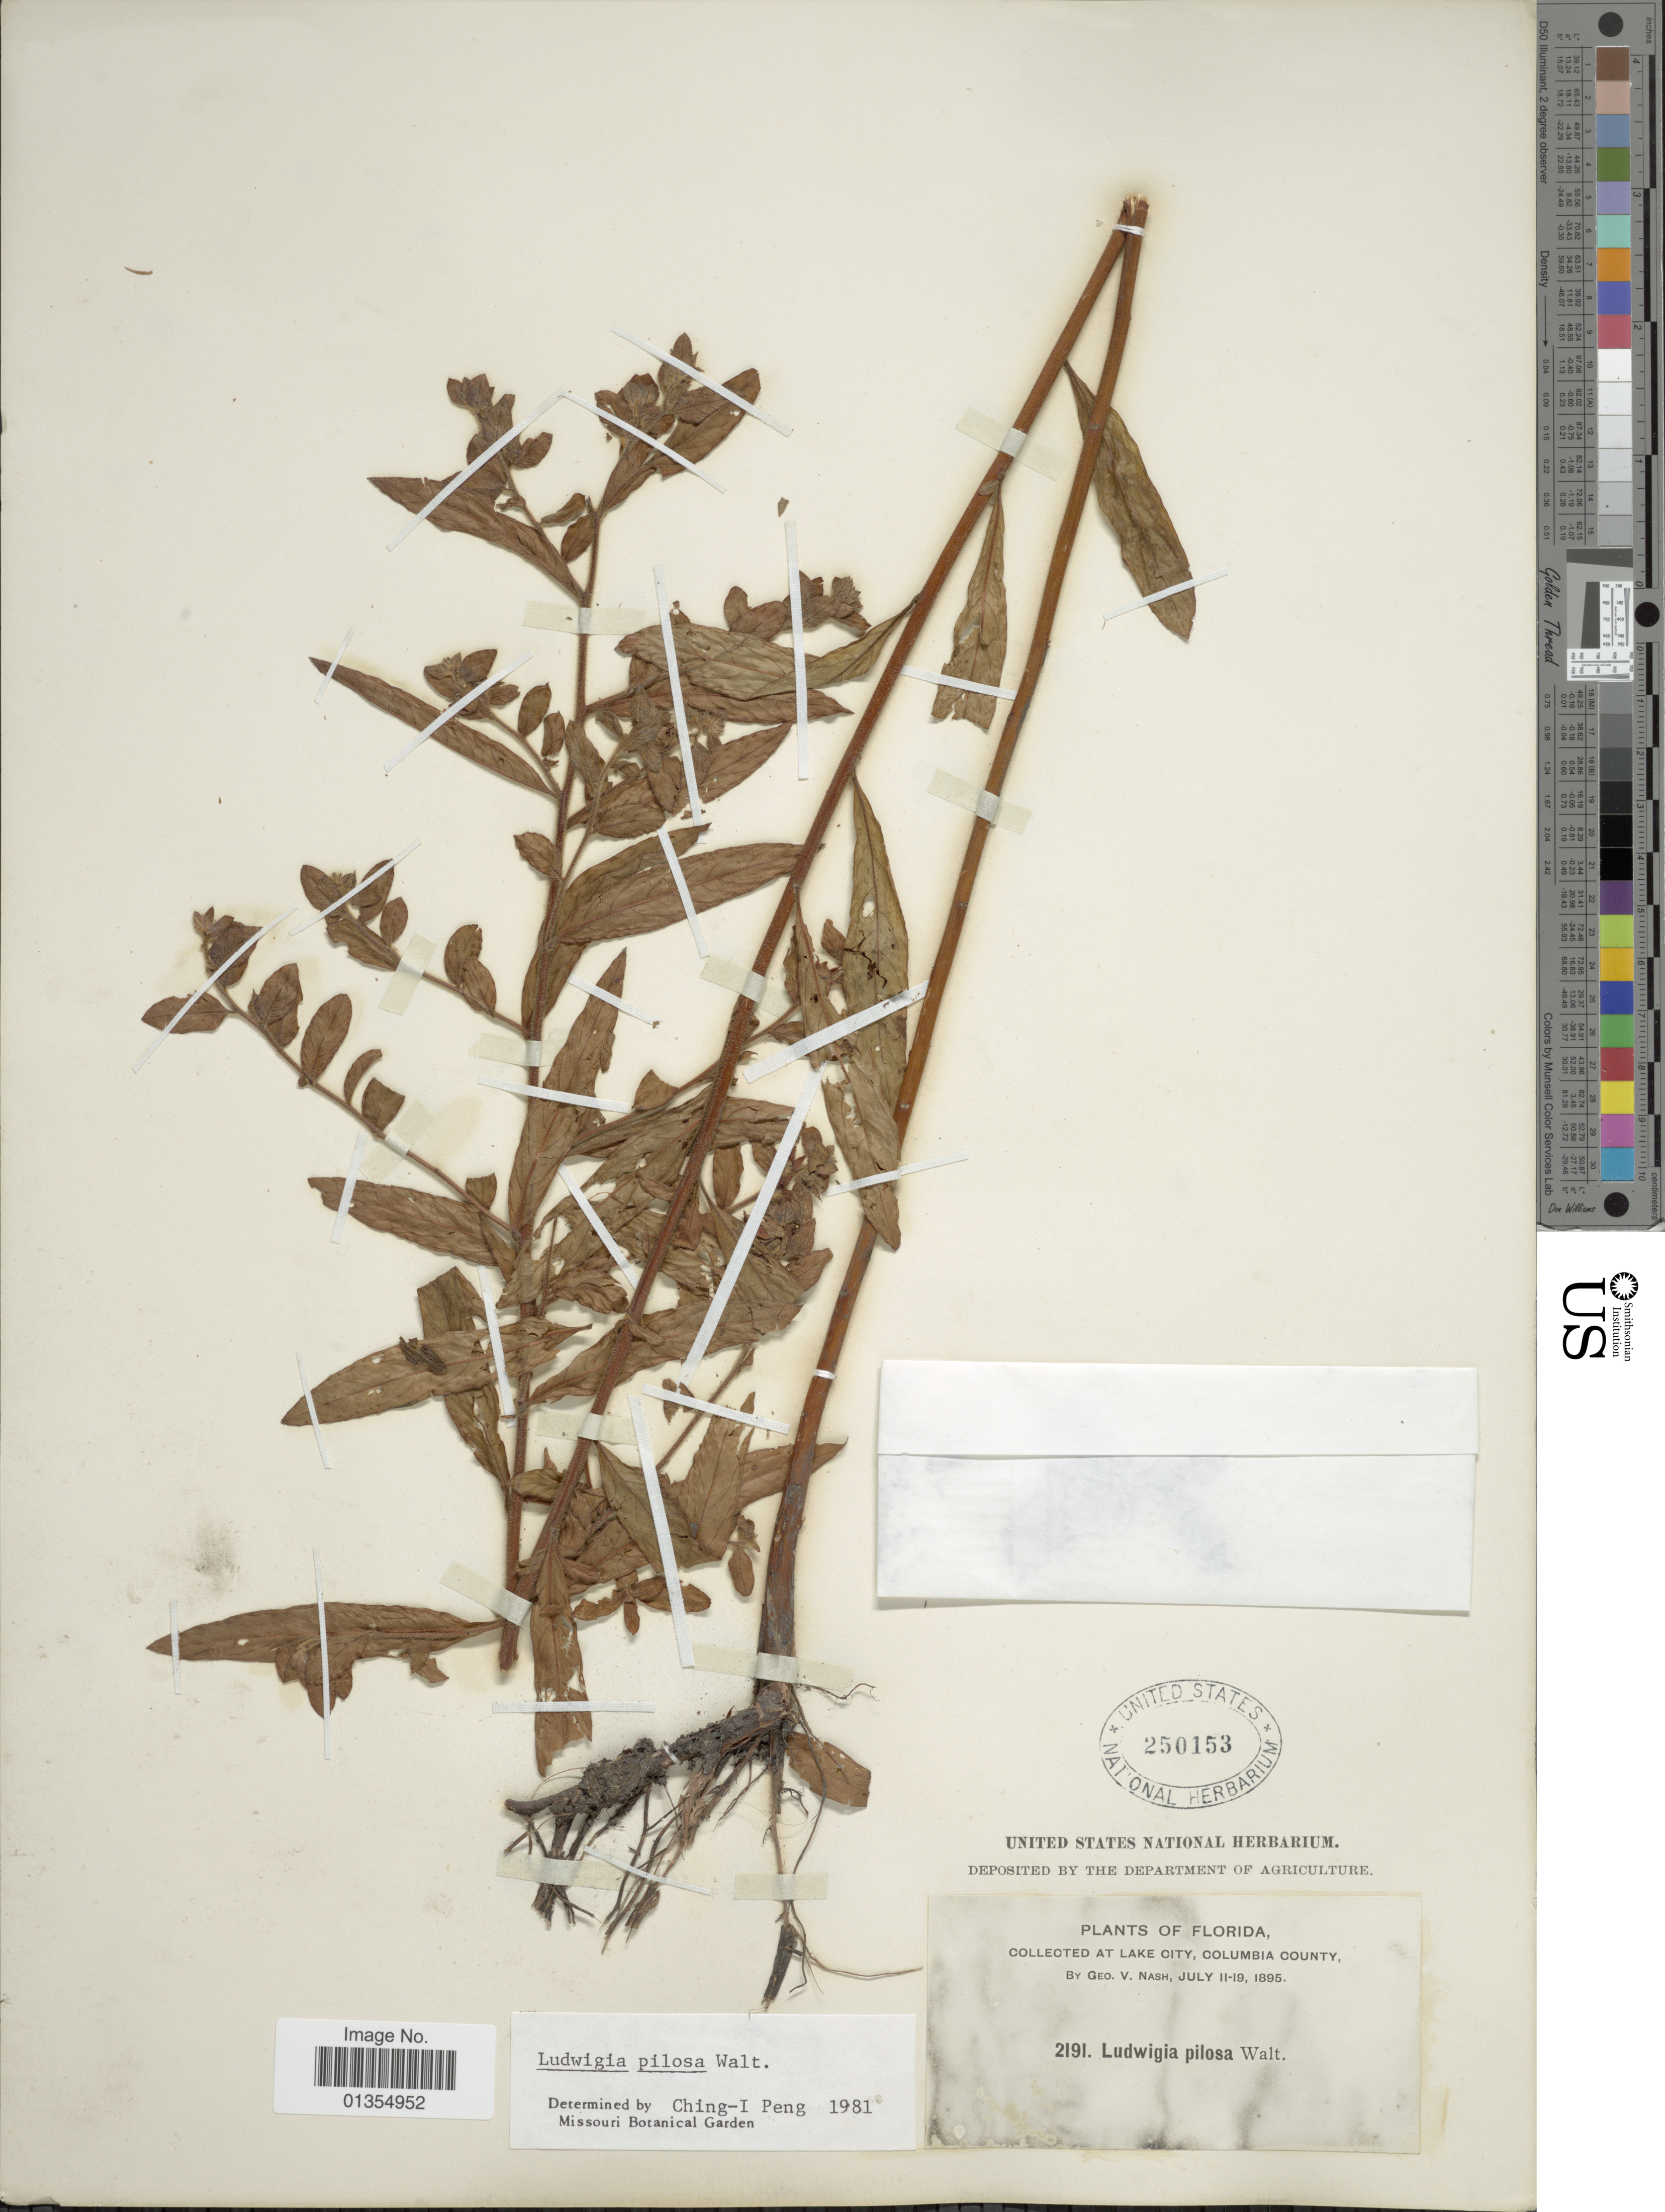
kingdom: Plantae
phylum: Tracheophyta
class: Magnoliopsida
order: Myrtales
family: Onagraceae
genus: Ludwigia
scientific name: Ludwigia pilosa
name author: Walter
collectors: G. V. Nash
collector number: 2191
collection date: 1895-07-11/1895-07-19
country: United States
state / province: Florida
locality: Lake City, Columbia County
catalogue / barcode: US 250153